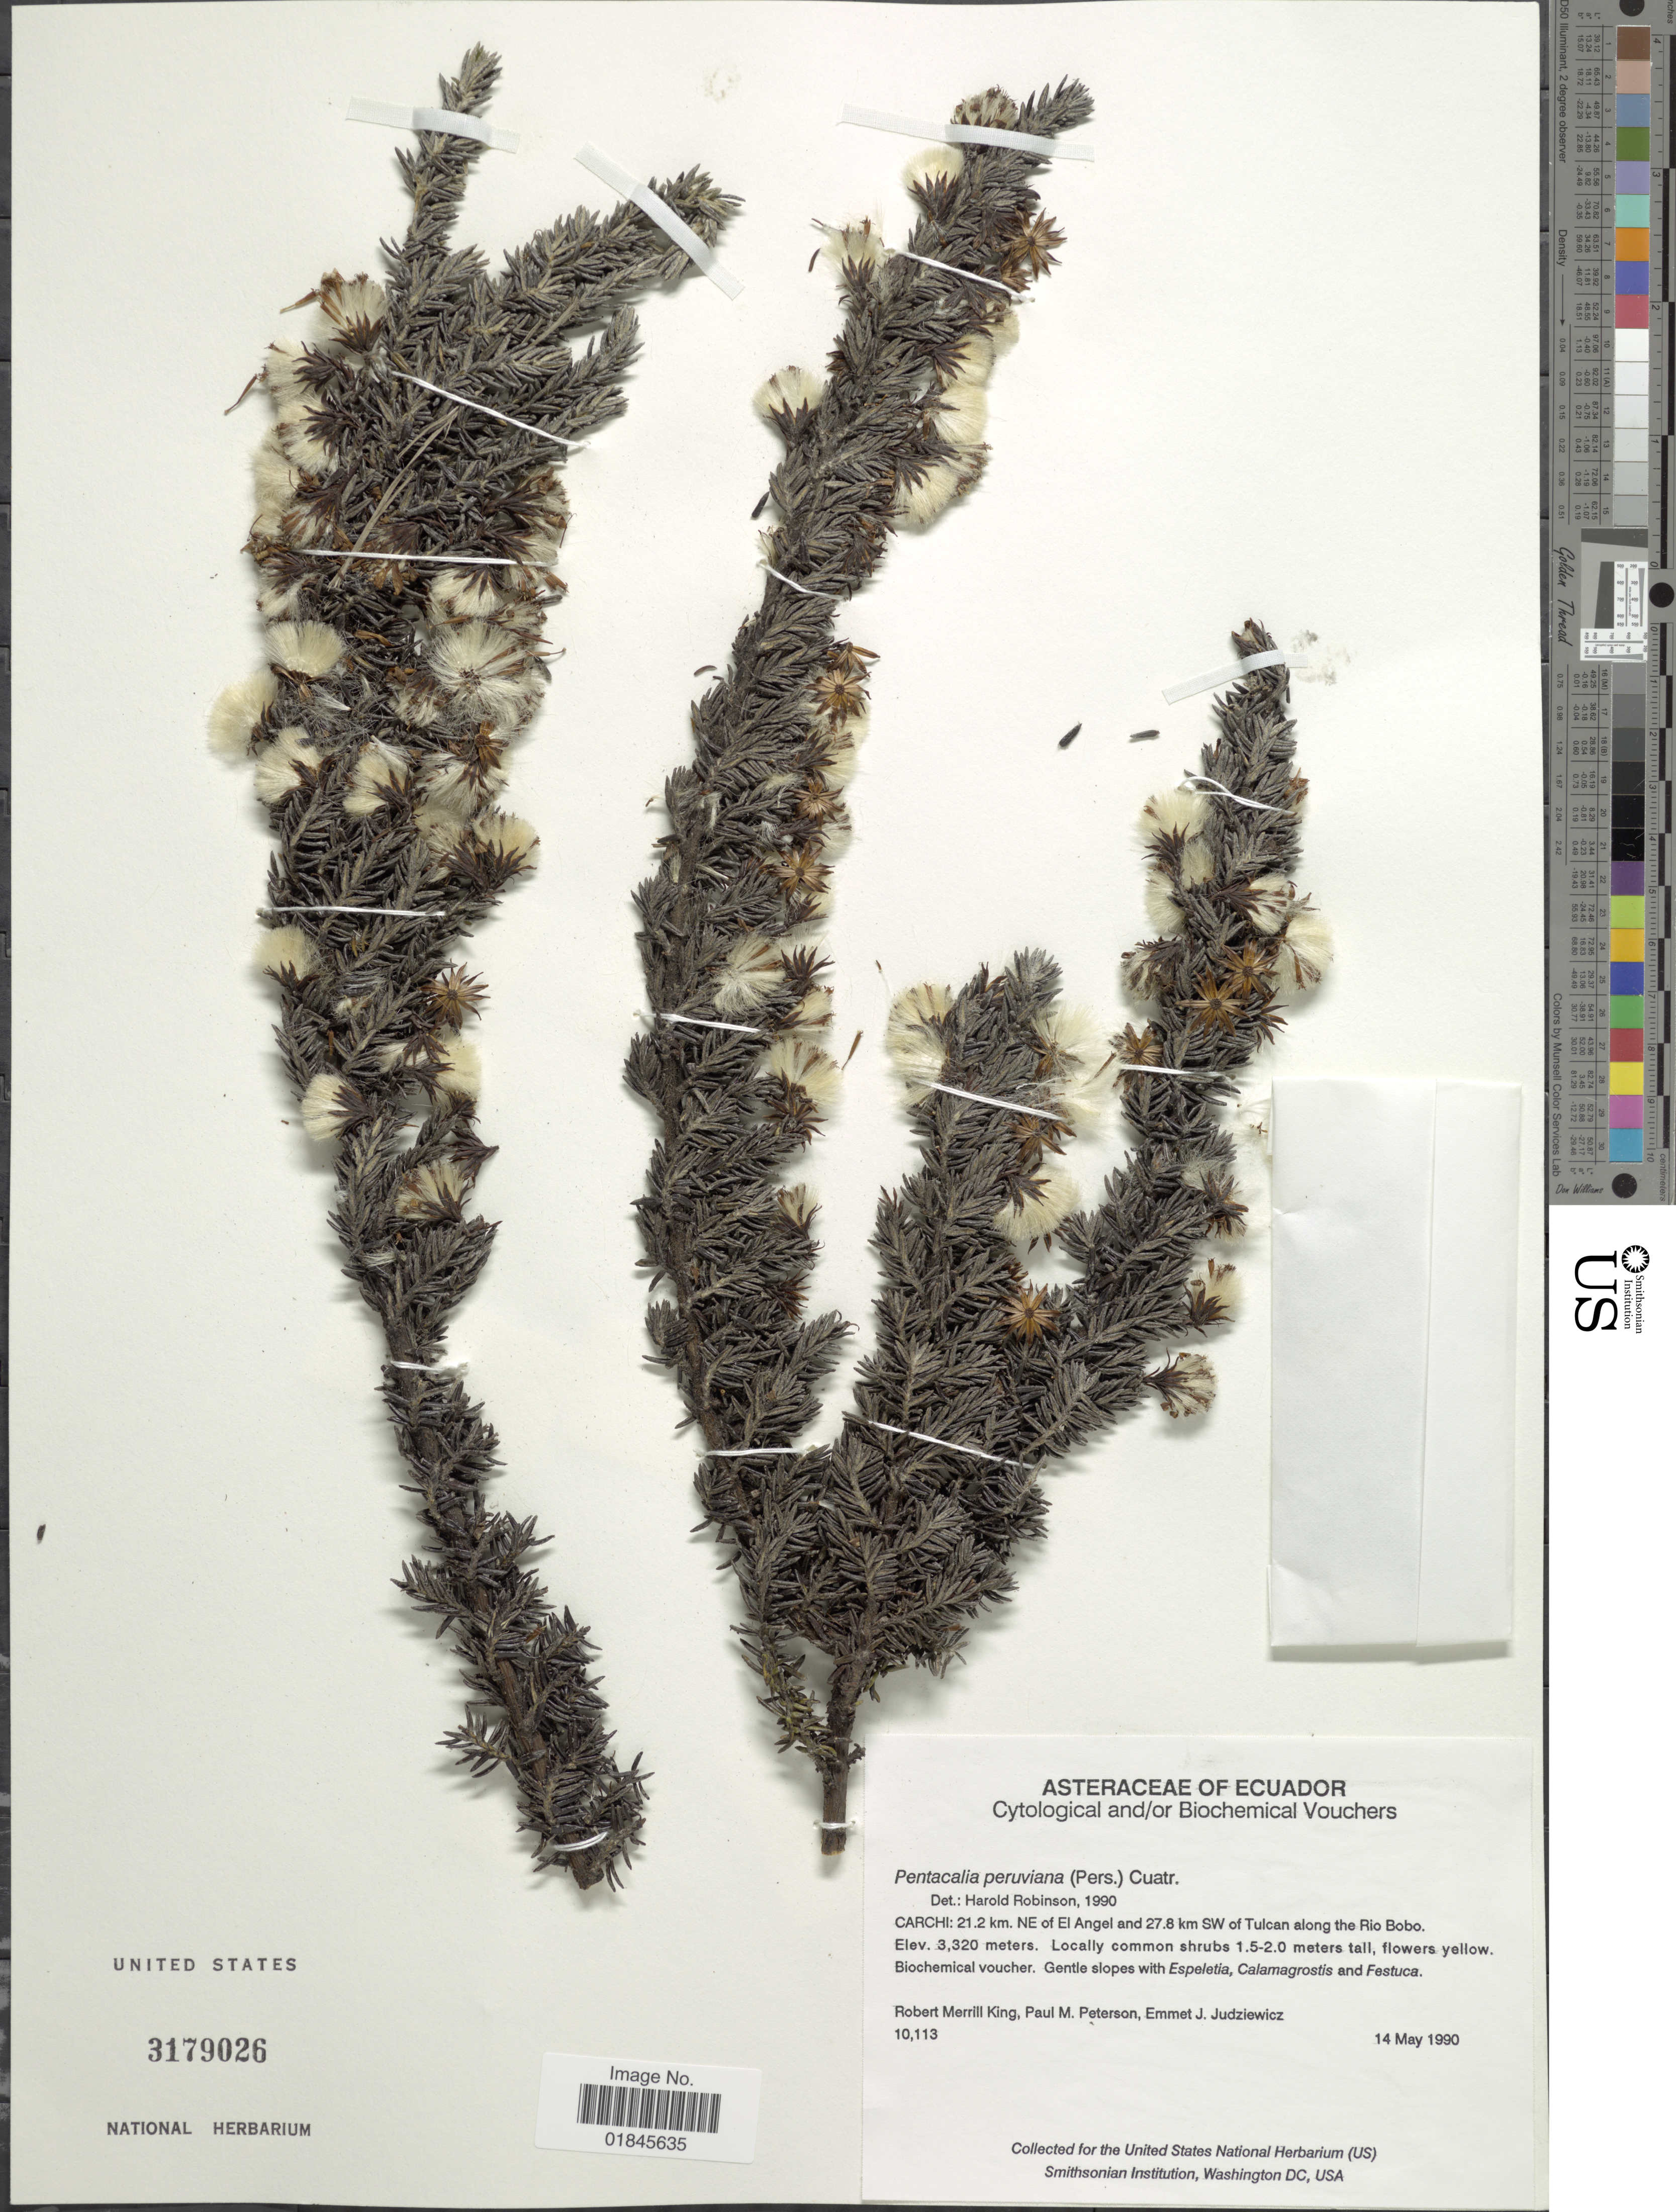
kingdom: Plantae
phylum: Tracheophyta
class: Magnoliopsida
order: Asterales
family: Asteraceae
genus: Pentacalia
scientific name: Pentacalia peruviana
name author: (Pers.) Cuatrec.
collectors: R. M. King, P. M. Peterson & E. J. Judziewicz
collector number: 10113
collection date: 1990-05-14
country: Ecuador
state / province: Carchi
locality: Carchi: 21.2 km. NE of El Angel and 27.8 km SW of Tulcan alogn the Rio Bobo.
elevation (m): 3320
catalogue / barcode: US 3179026